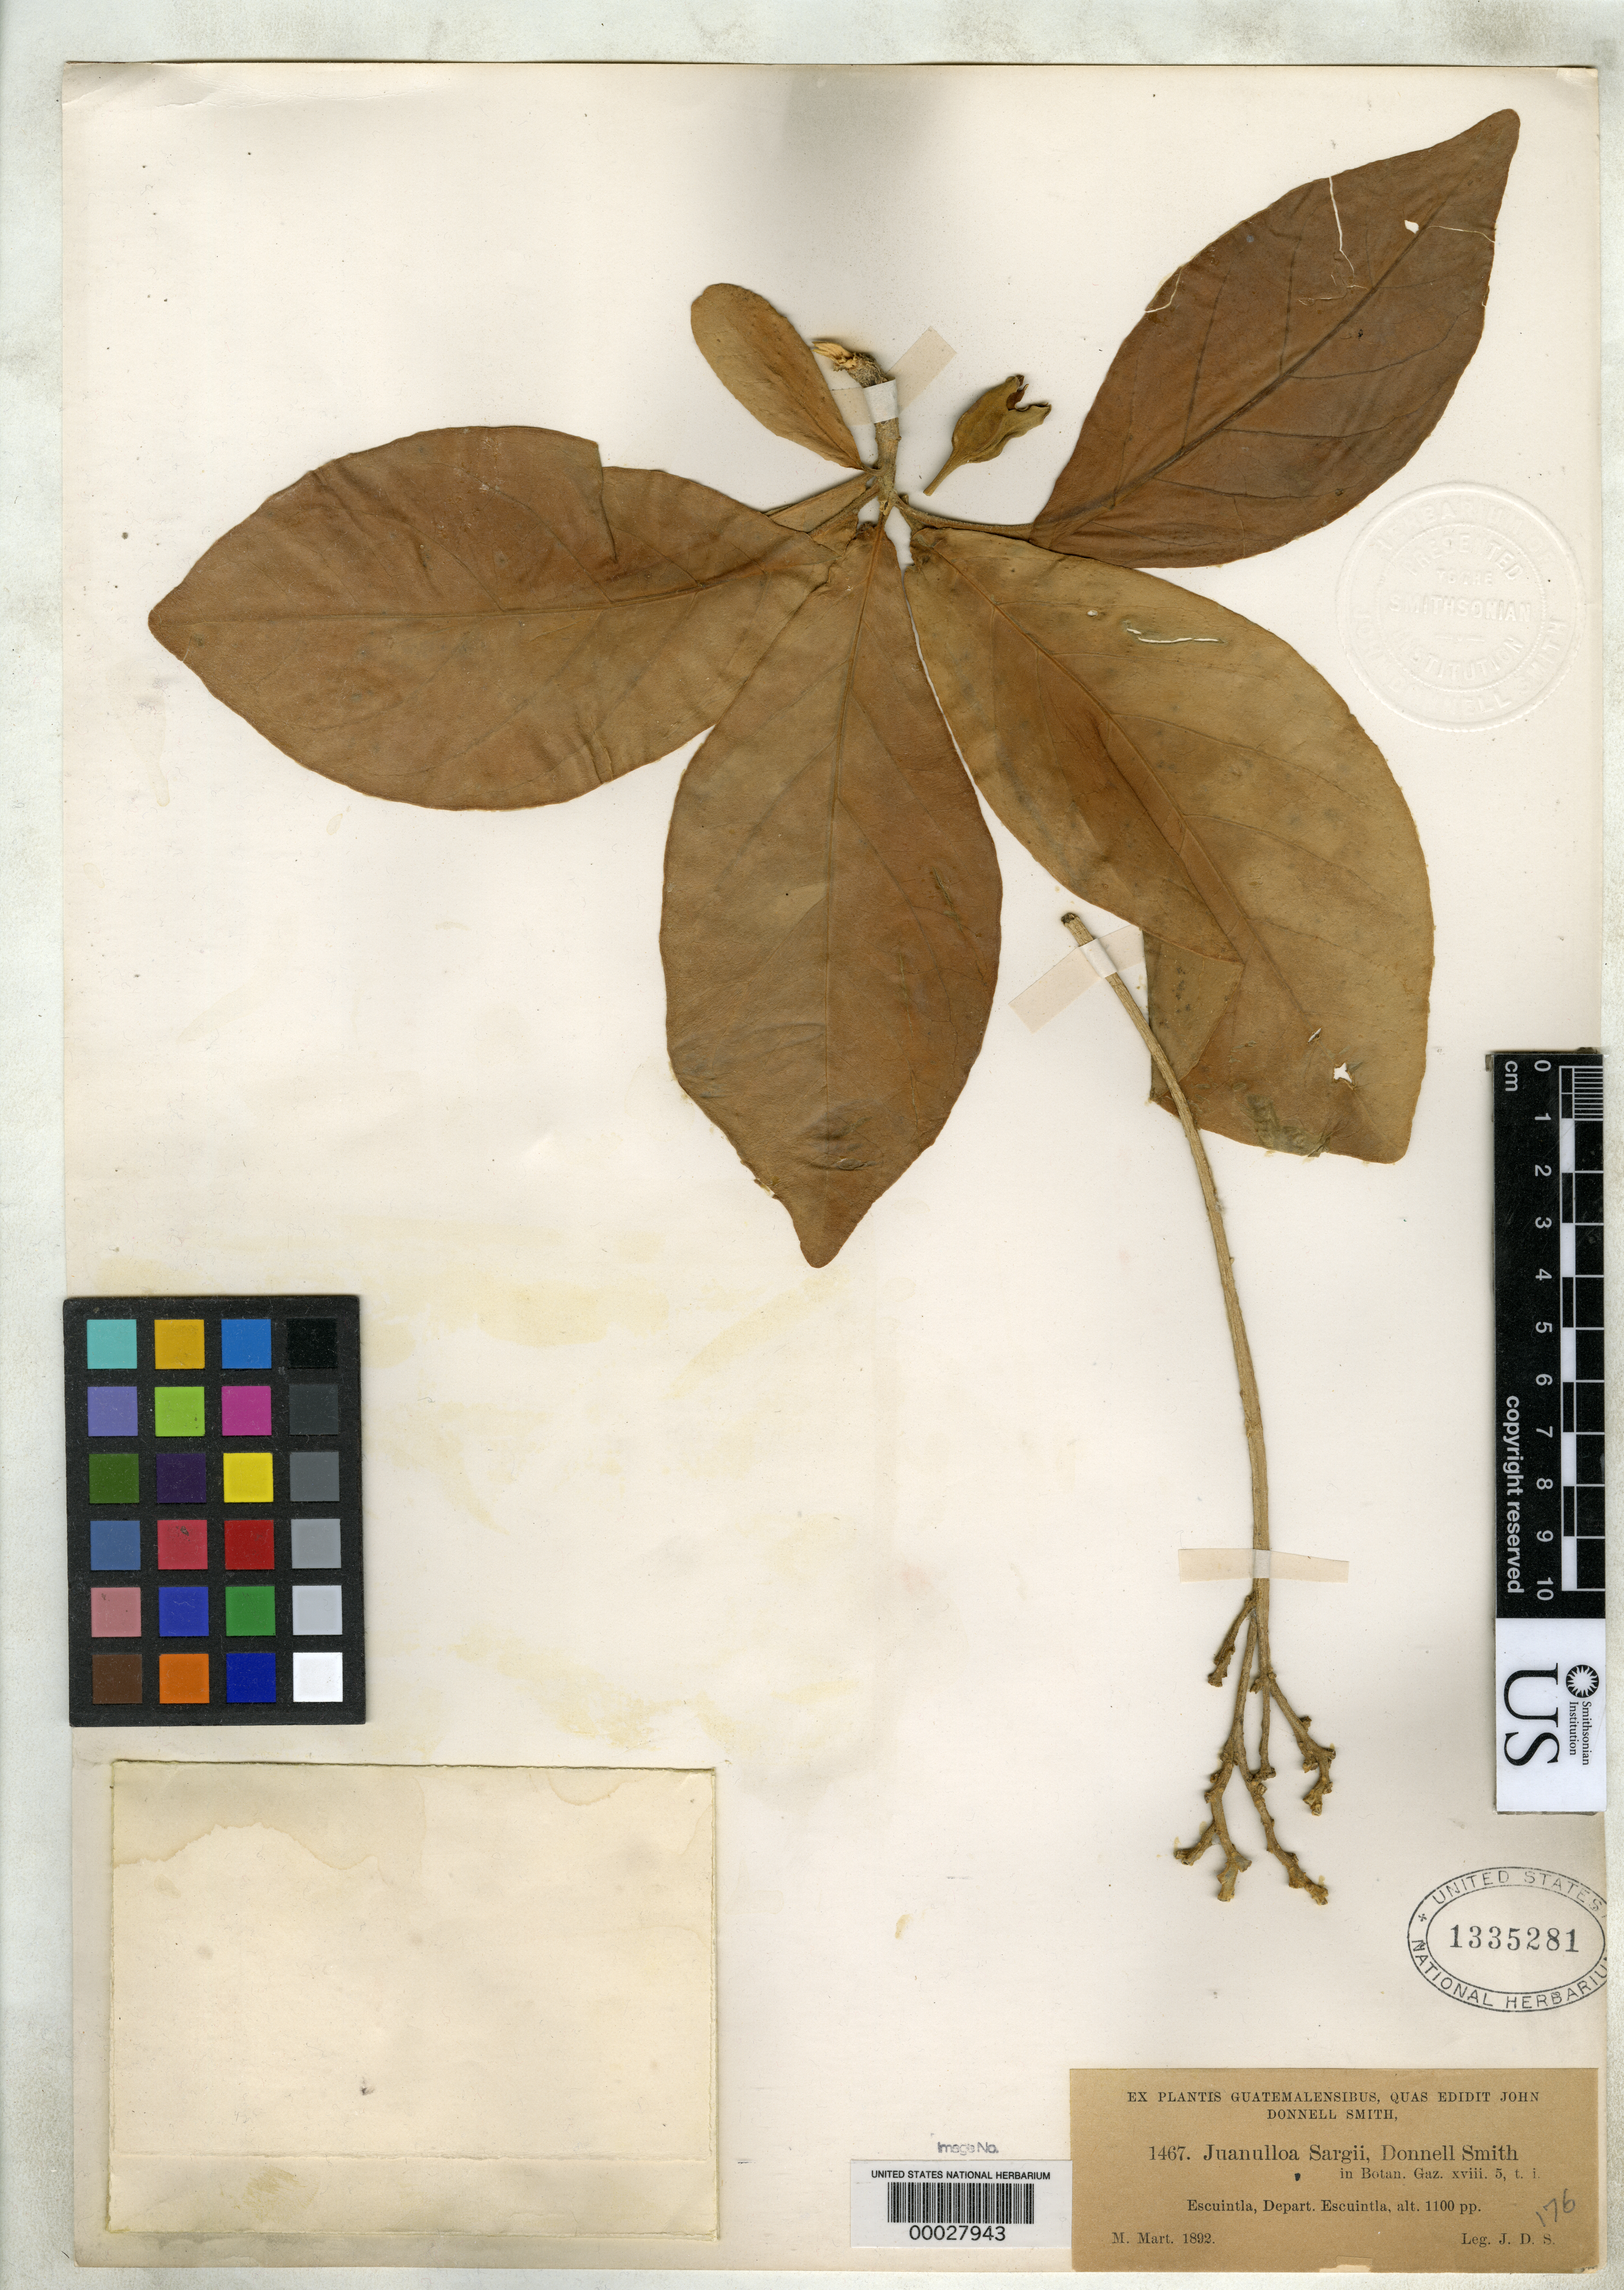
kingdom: Plantae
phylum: Tracheophyta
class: Magnoliopsida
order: Solanales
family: Solanaceae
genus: Juanulloa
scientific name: Juanulloa sargii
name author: Donn. Sm.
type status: Type Collection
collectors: J. Donnell Smith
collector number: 1467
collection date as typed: Mar 1892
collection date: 1892-03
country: Guatemala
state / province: Escuintla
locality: Escuintla.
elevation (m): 335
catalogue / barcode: US 1335281